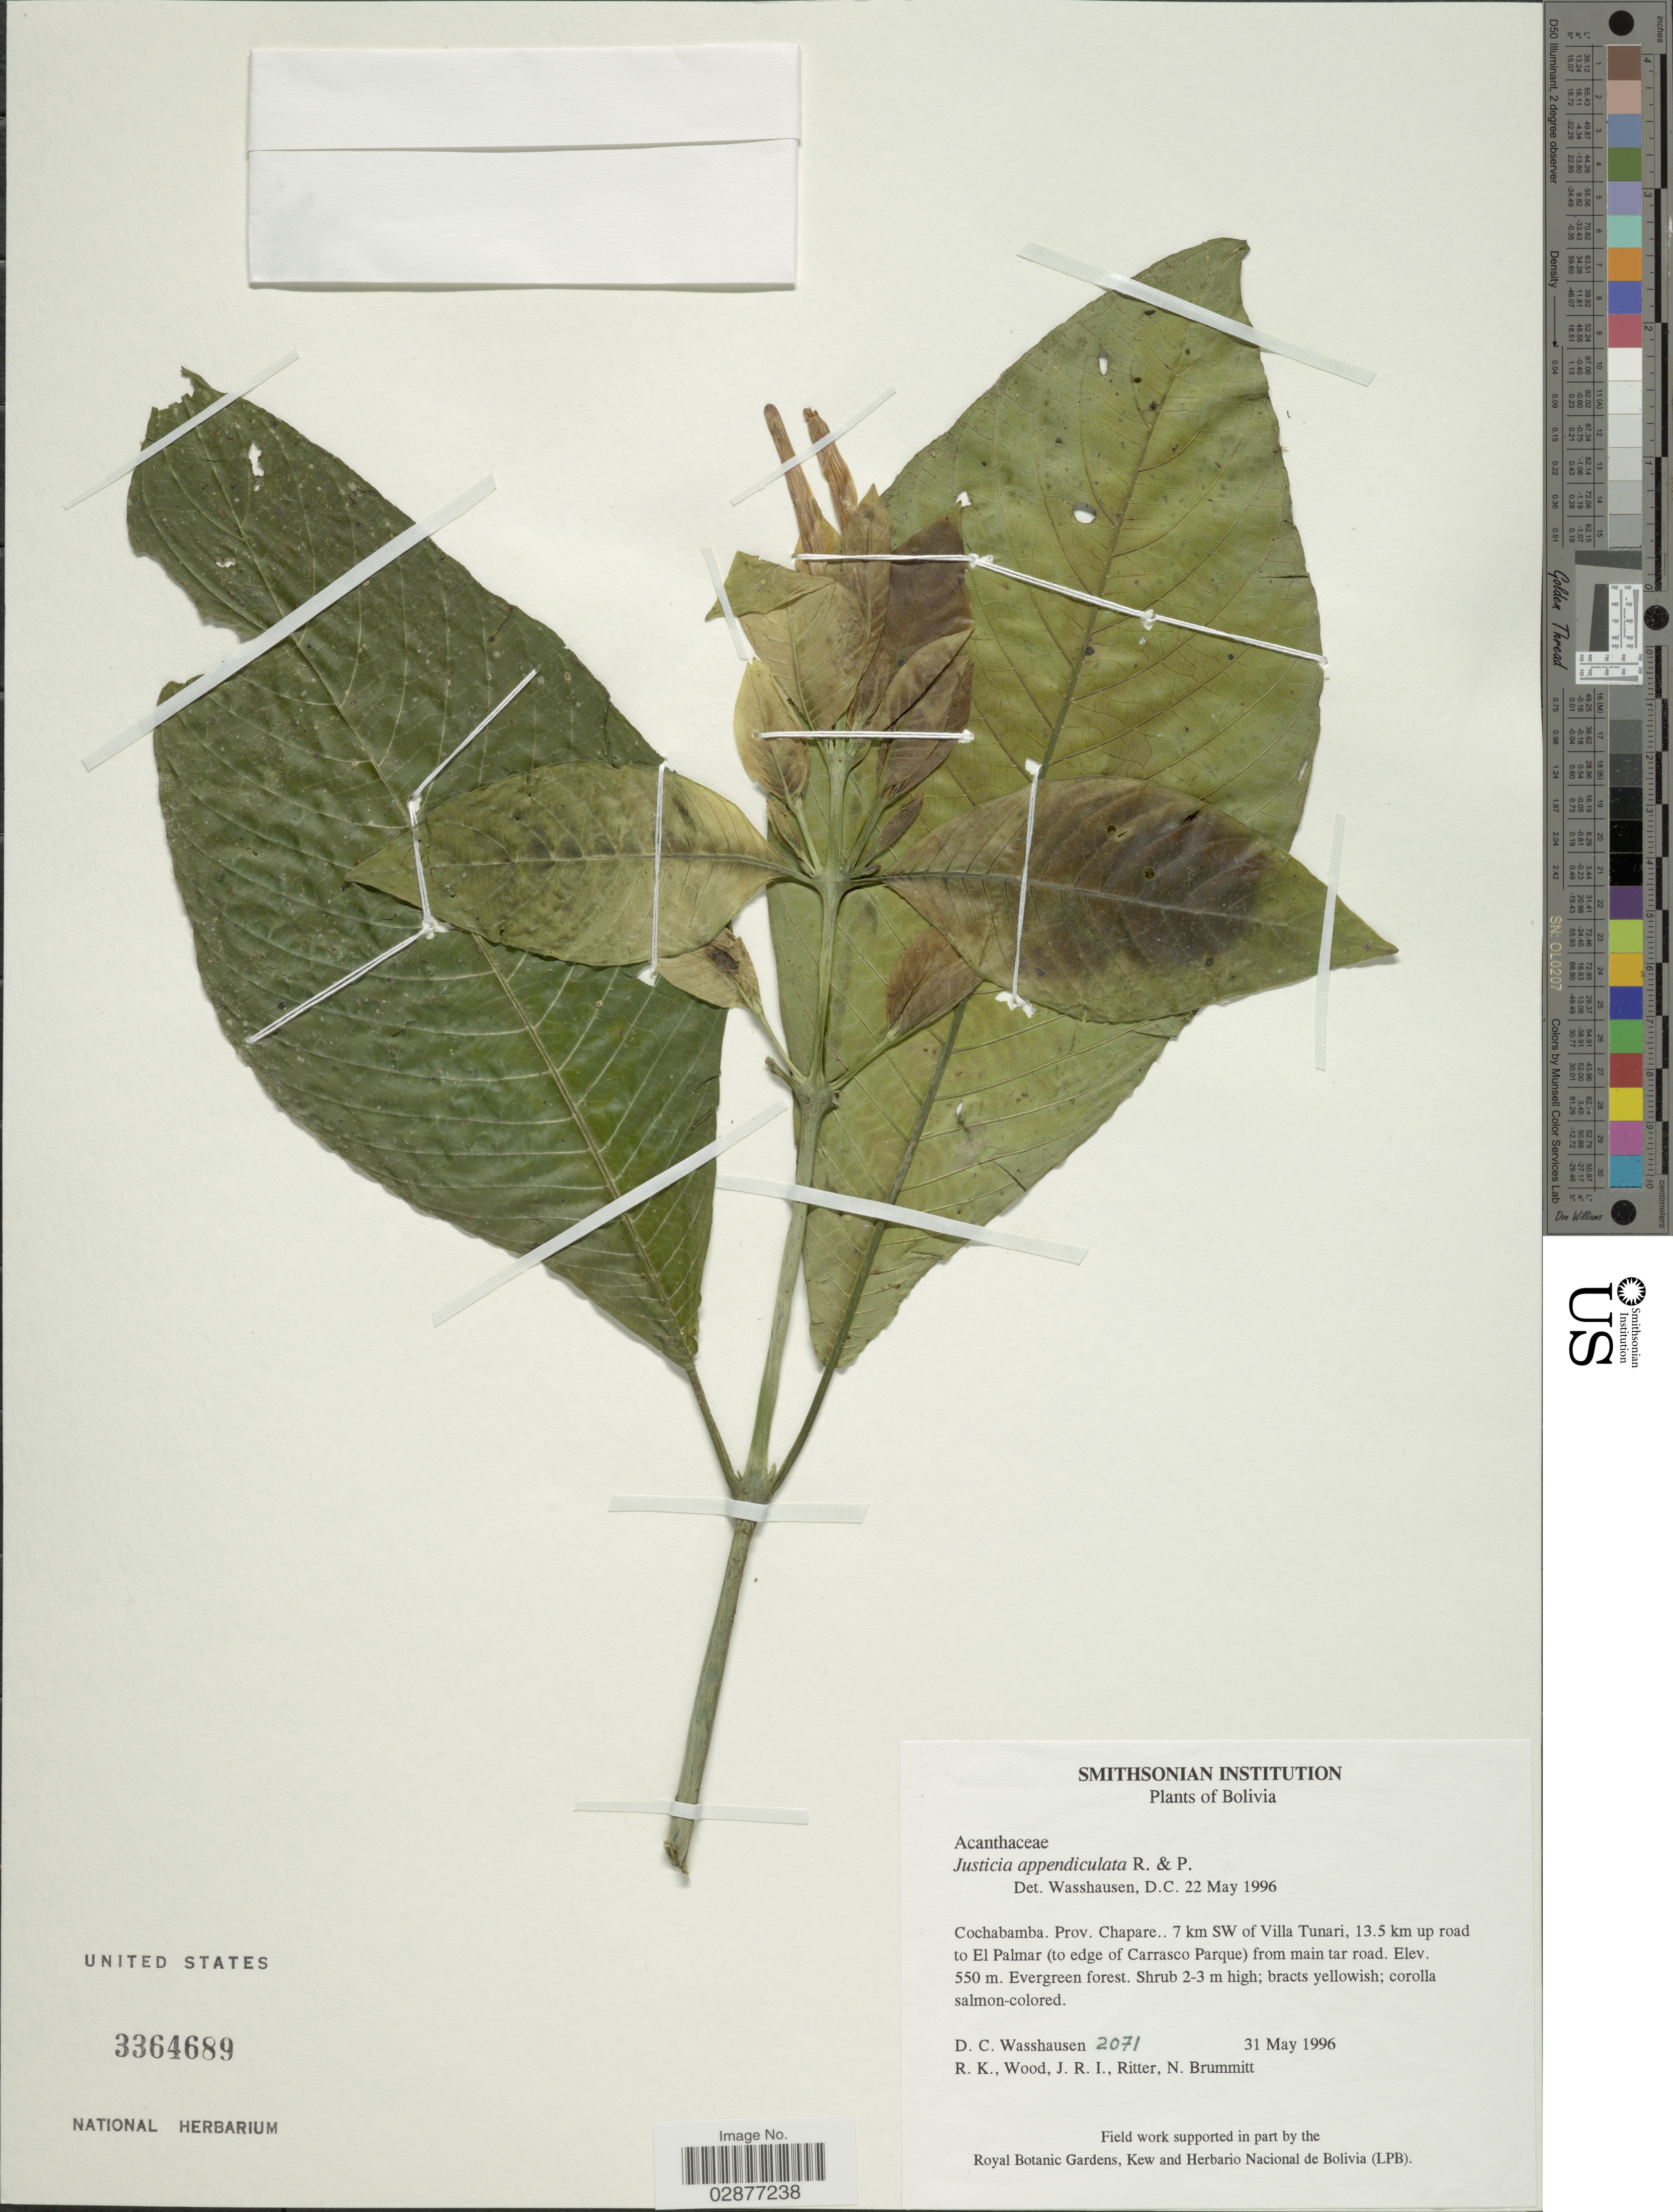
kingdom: Plantae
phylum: Tracheophyta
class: Magnoliopsida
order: Lamiales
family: Acanthaceae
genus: Justicia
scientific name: Justicia appendiculata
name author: (Ruiz & Pav.) Vahl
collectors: D. C. Wasshausen, R. Wood, J. Ritter & N. Brummitt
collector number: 2071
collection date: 1996-05-31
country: Bolivia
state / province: Cochabamba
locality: Prov. Chapare.. 7 km SW of Villa Tunari, 13.5 km up road to El Palmar (to edge of Carrasco Parque) from main tar road.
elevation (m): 550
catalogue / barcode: US 3364689